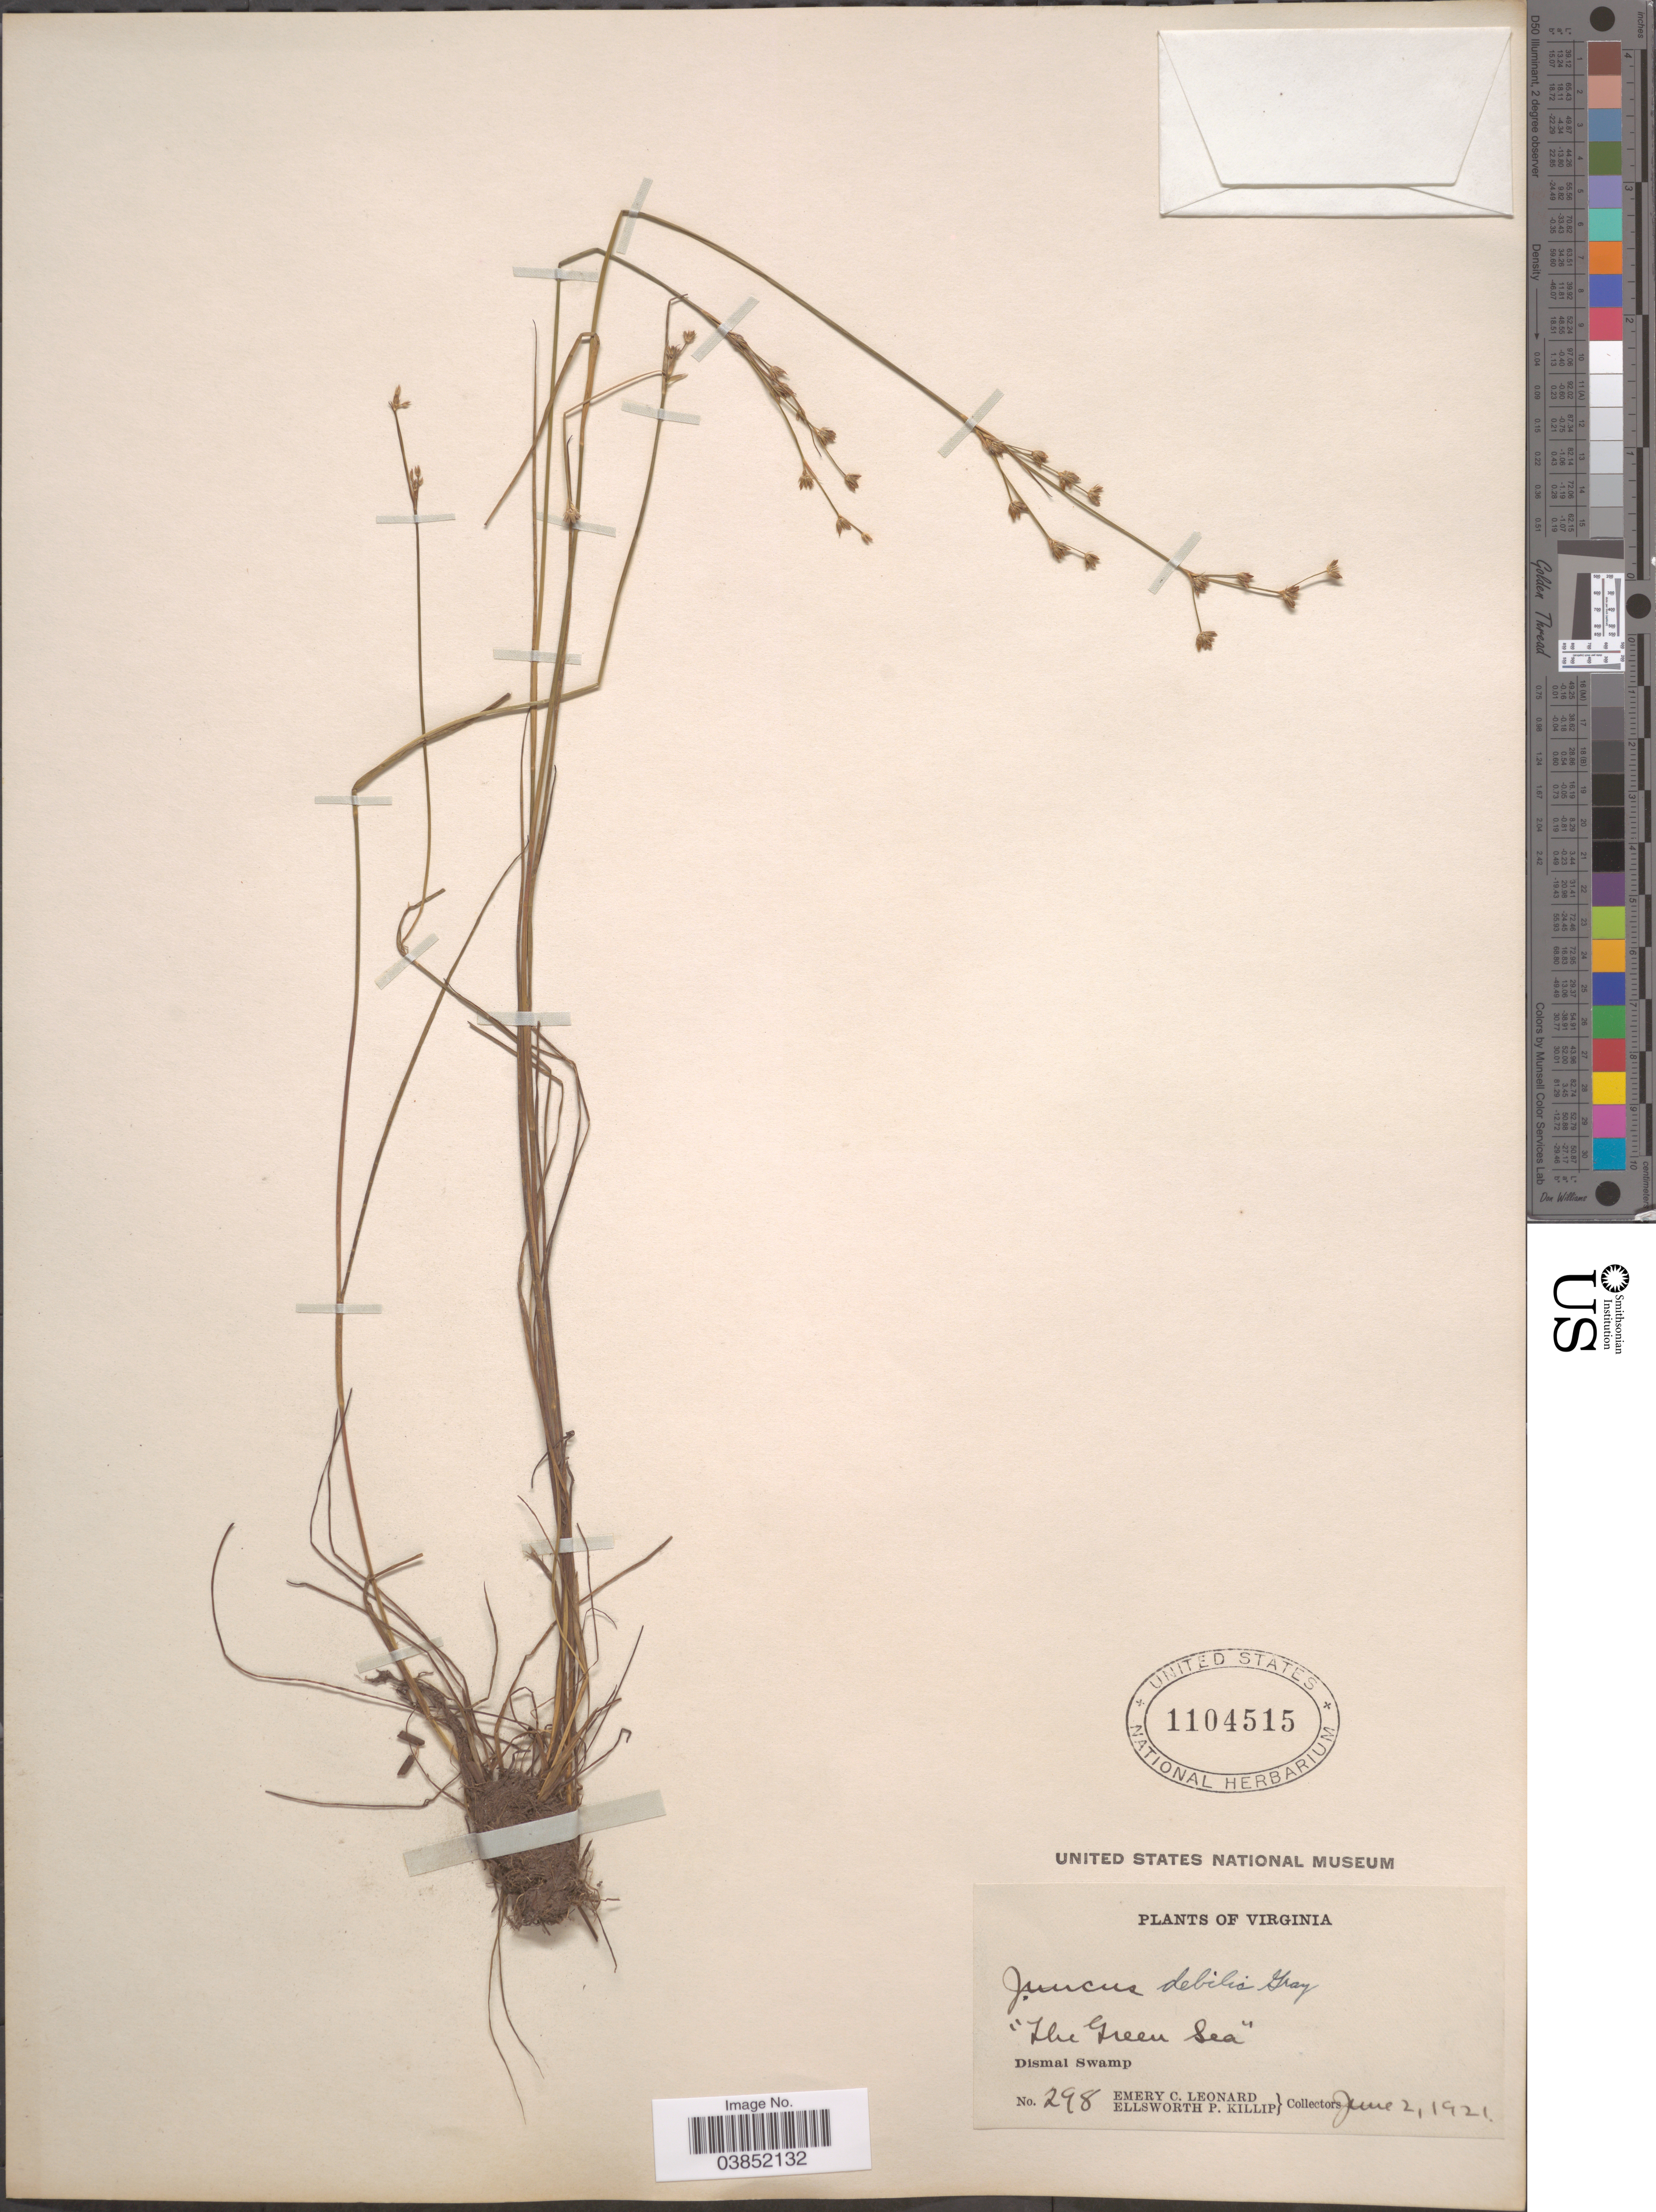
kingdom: Plantae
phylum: Tracheophyta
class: Liliopsida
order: Poales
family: Juncaceae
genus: Juncus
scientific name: Juncus debilis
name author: A. Gray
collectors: E. C. Leonard & E. P. Killip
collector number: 298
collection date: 1921-06-02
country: United States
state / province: Virginia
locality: The Green Sea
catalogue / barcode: US 1104515